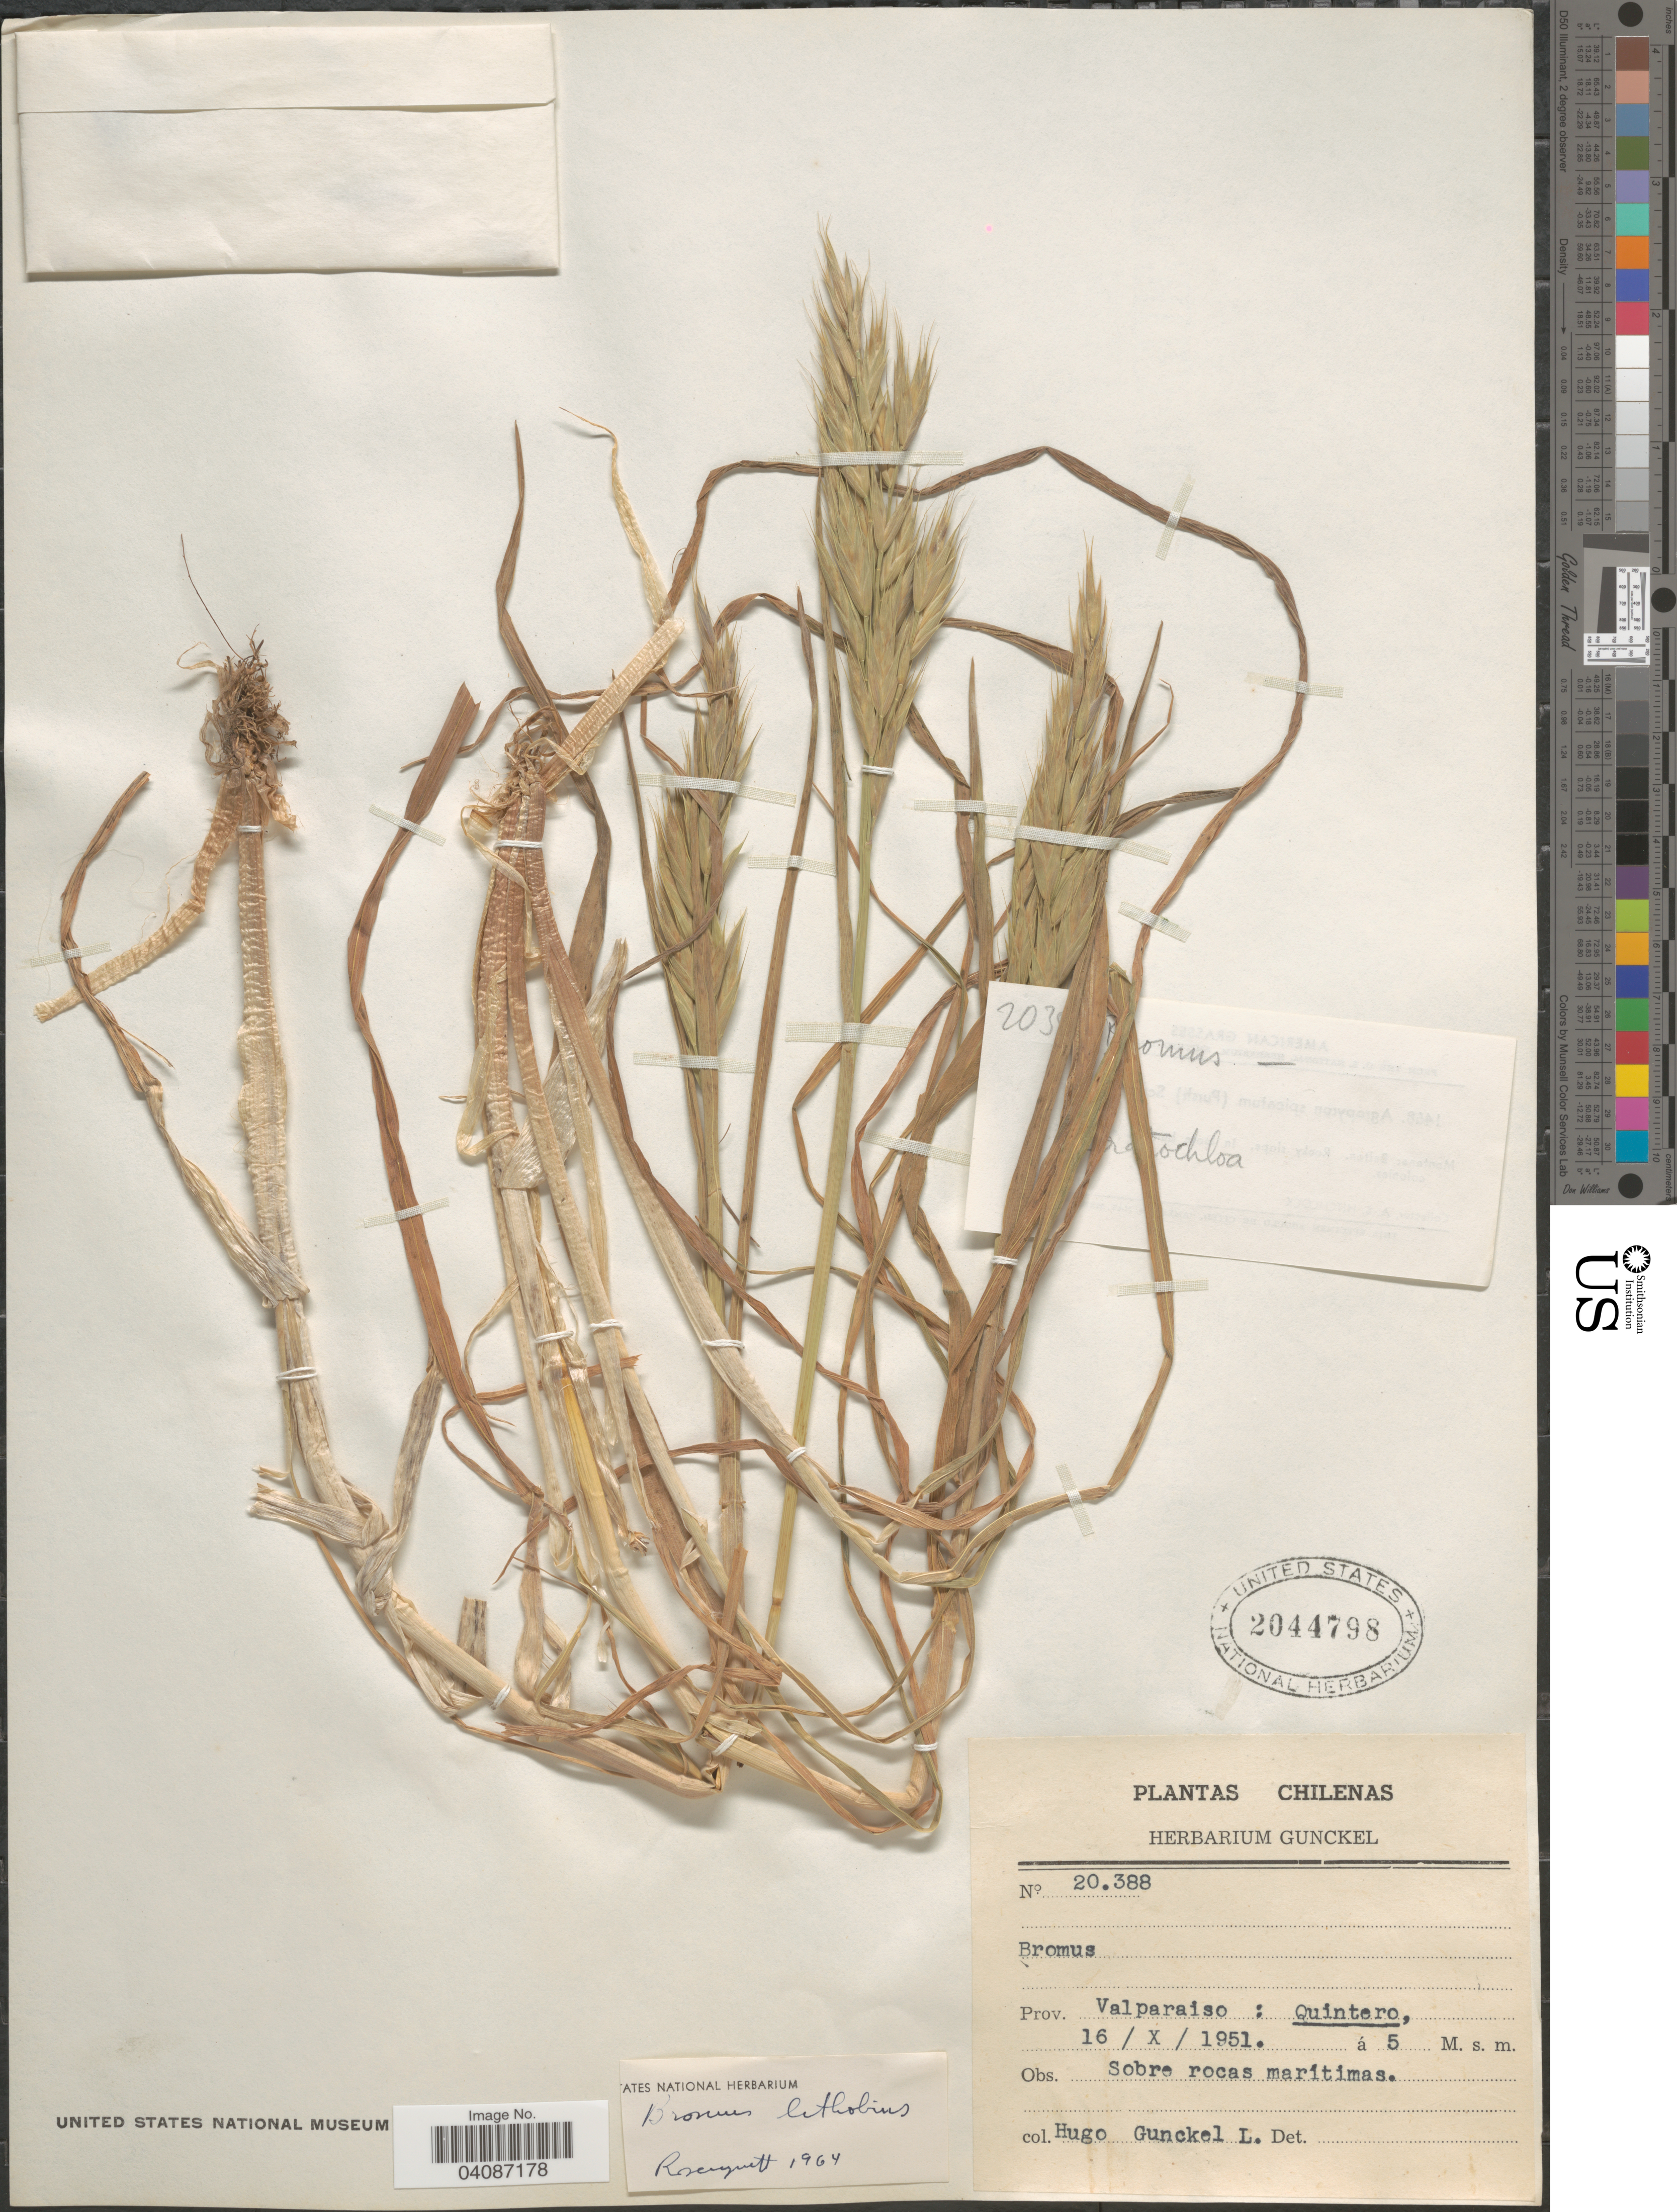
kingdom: Plantae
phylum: Tracheophyta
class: Liliopsida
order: Poales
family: Poaceae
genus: Bromus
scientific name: Bromus lithobius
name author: Trin.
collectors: H. Gunckel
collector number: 20388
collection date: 1951-10-16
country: Chile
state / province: Valparaíso (V)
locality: Prov. Valparaiso : Quintero.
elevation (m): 5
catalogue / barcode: US 2044798